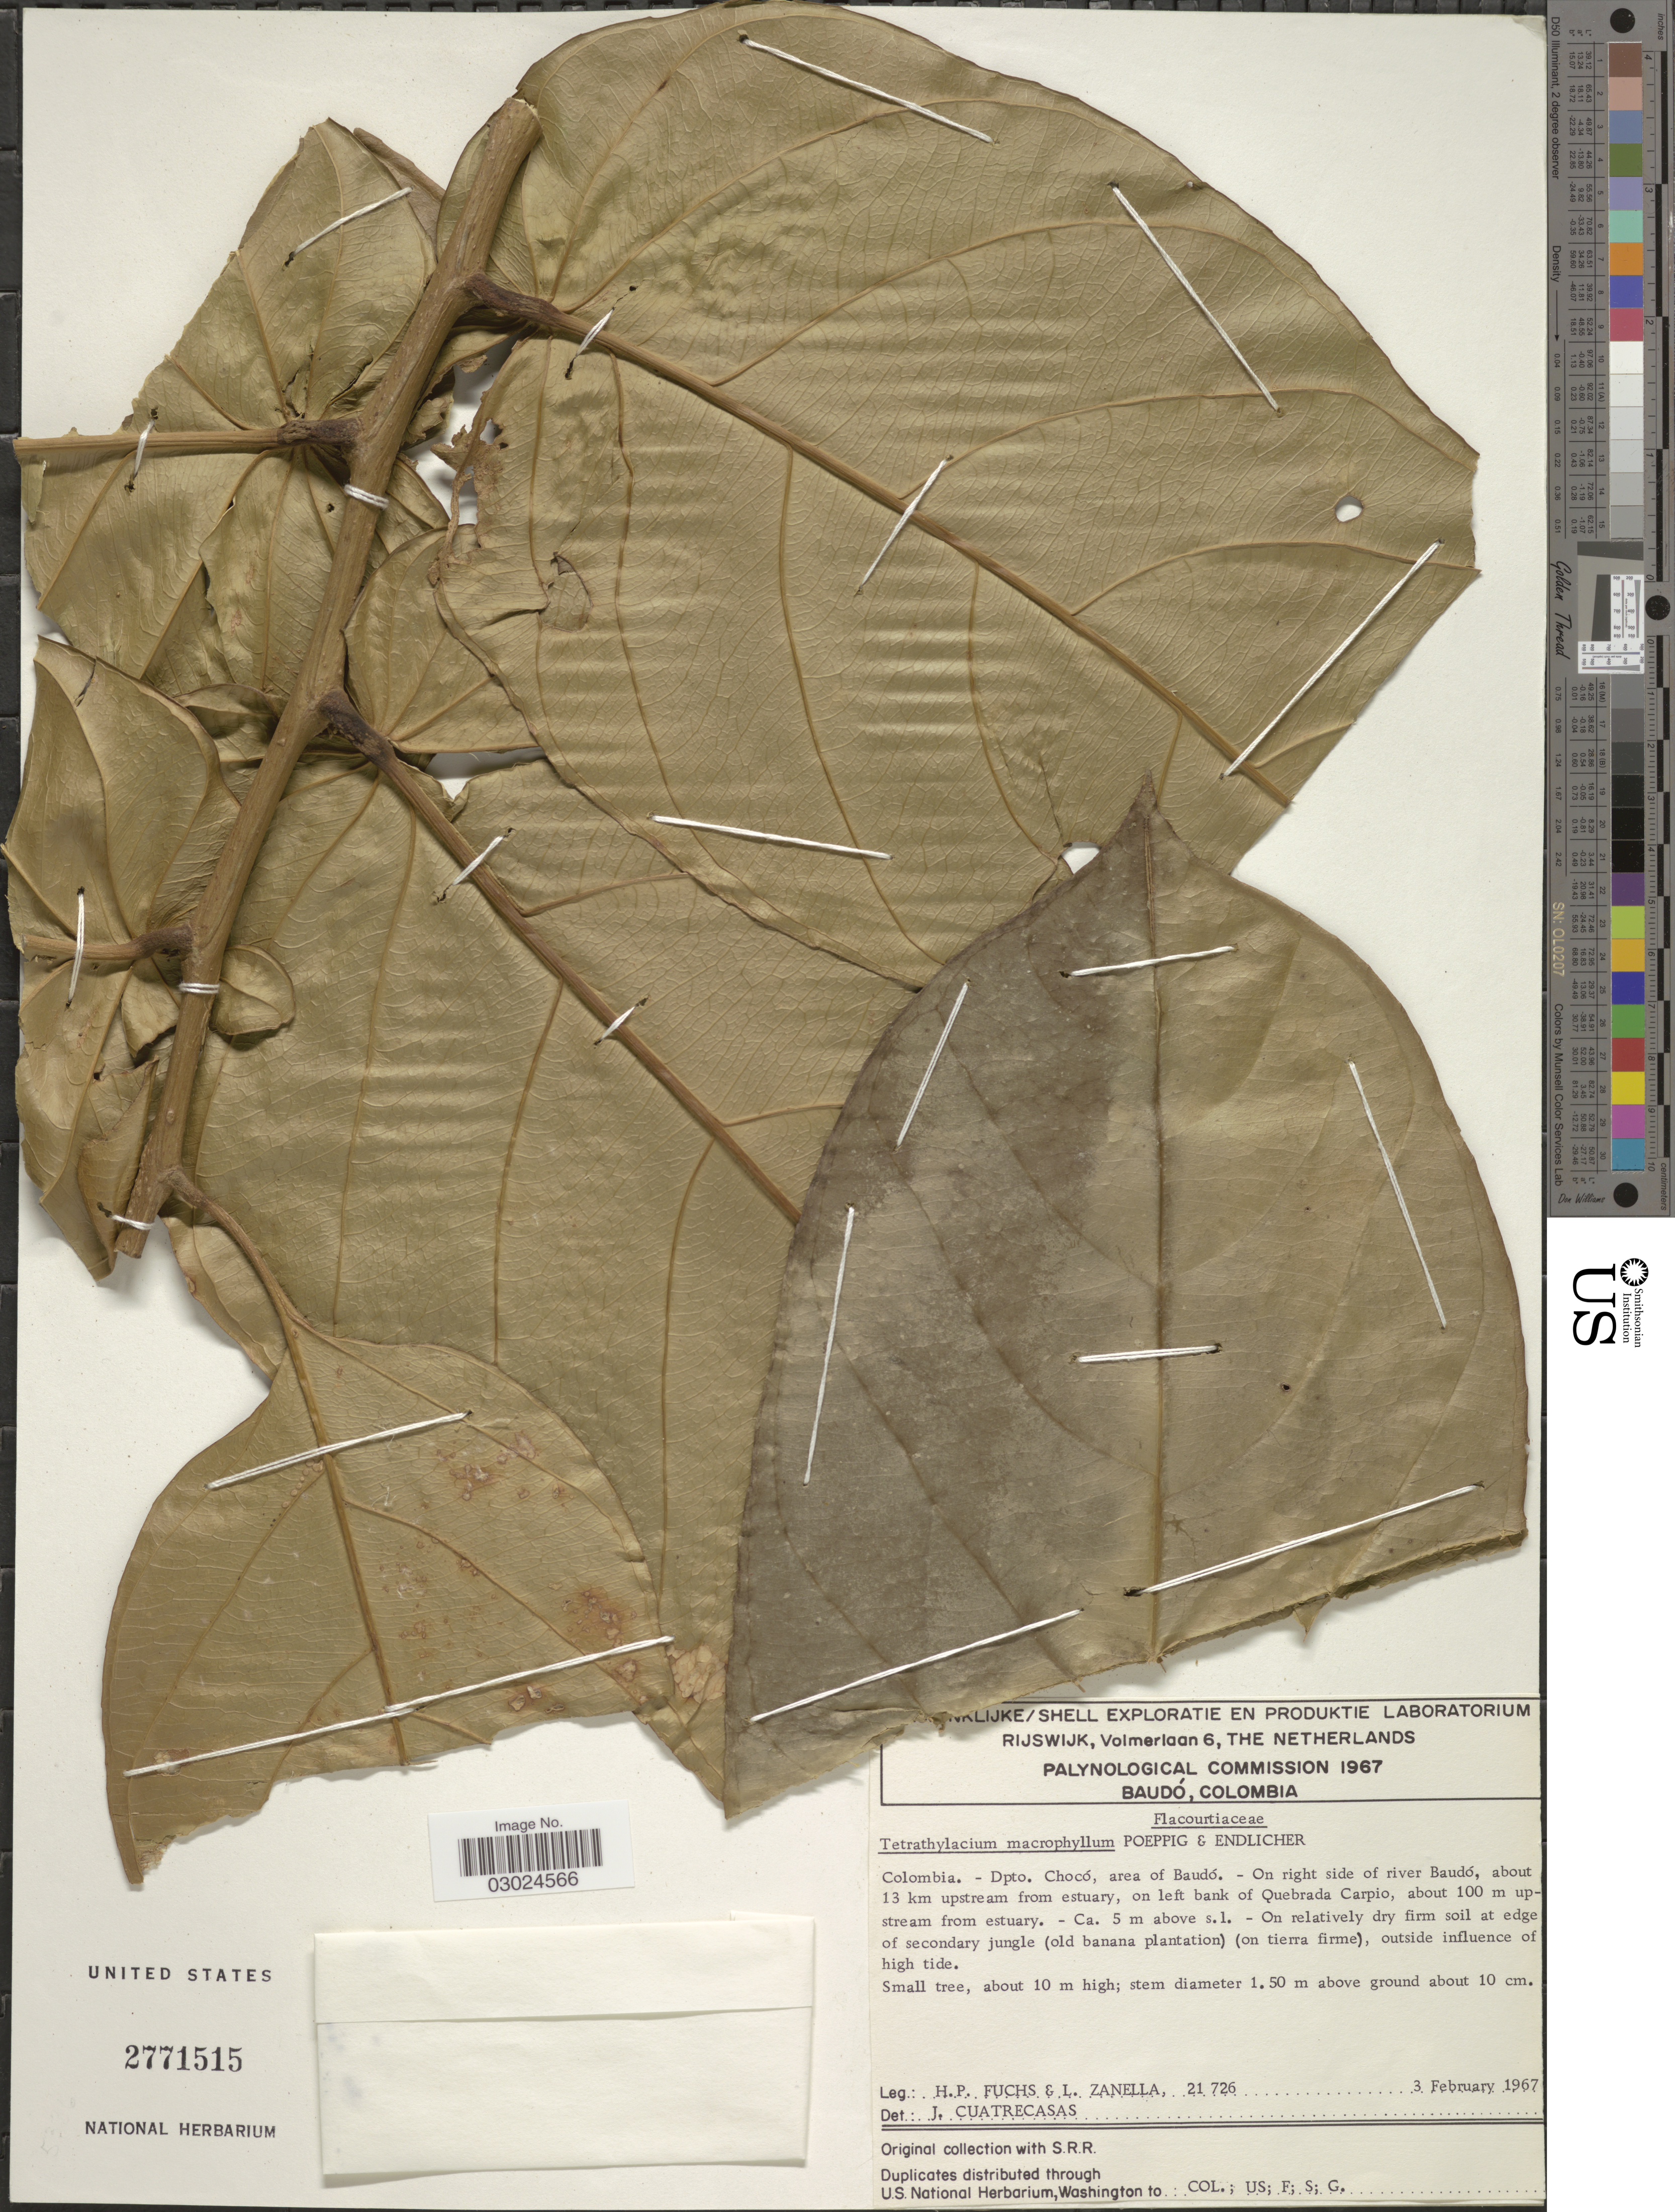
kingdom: Plantae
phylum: Tracheophyta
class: Magnoliopsida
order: Malpighiales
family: Salicaceae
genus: Tetrathylacium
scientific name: Tetrathylacium macrophyllum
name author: Poepp.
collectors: H. P. Fuchs & L. Zanella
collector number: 21726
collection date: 1967-02-03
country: Colombia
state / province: Chocó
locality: Dpto. Chocó, area of Baudó. - On right side of river Baudó, about 13 km upstream from estuary, on left bank of Quebrada Carpio, about 100 m upstream from estuary.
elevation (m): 5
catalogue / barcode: US 2771515